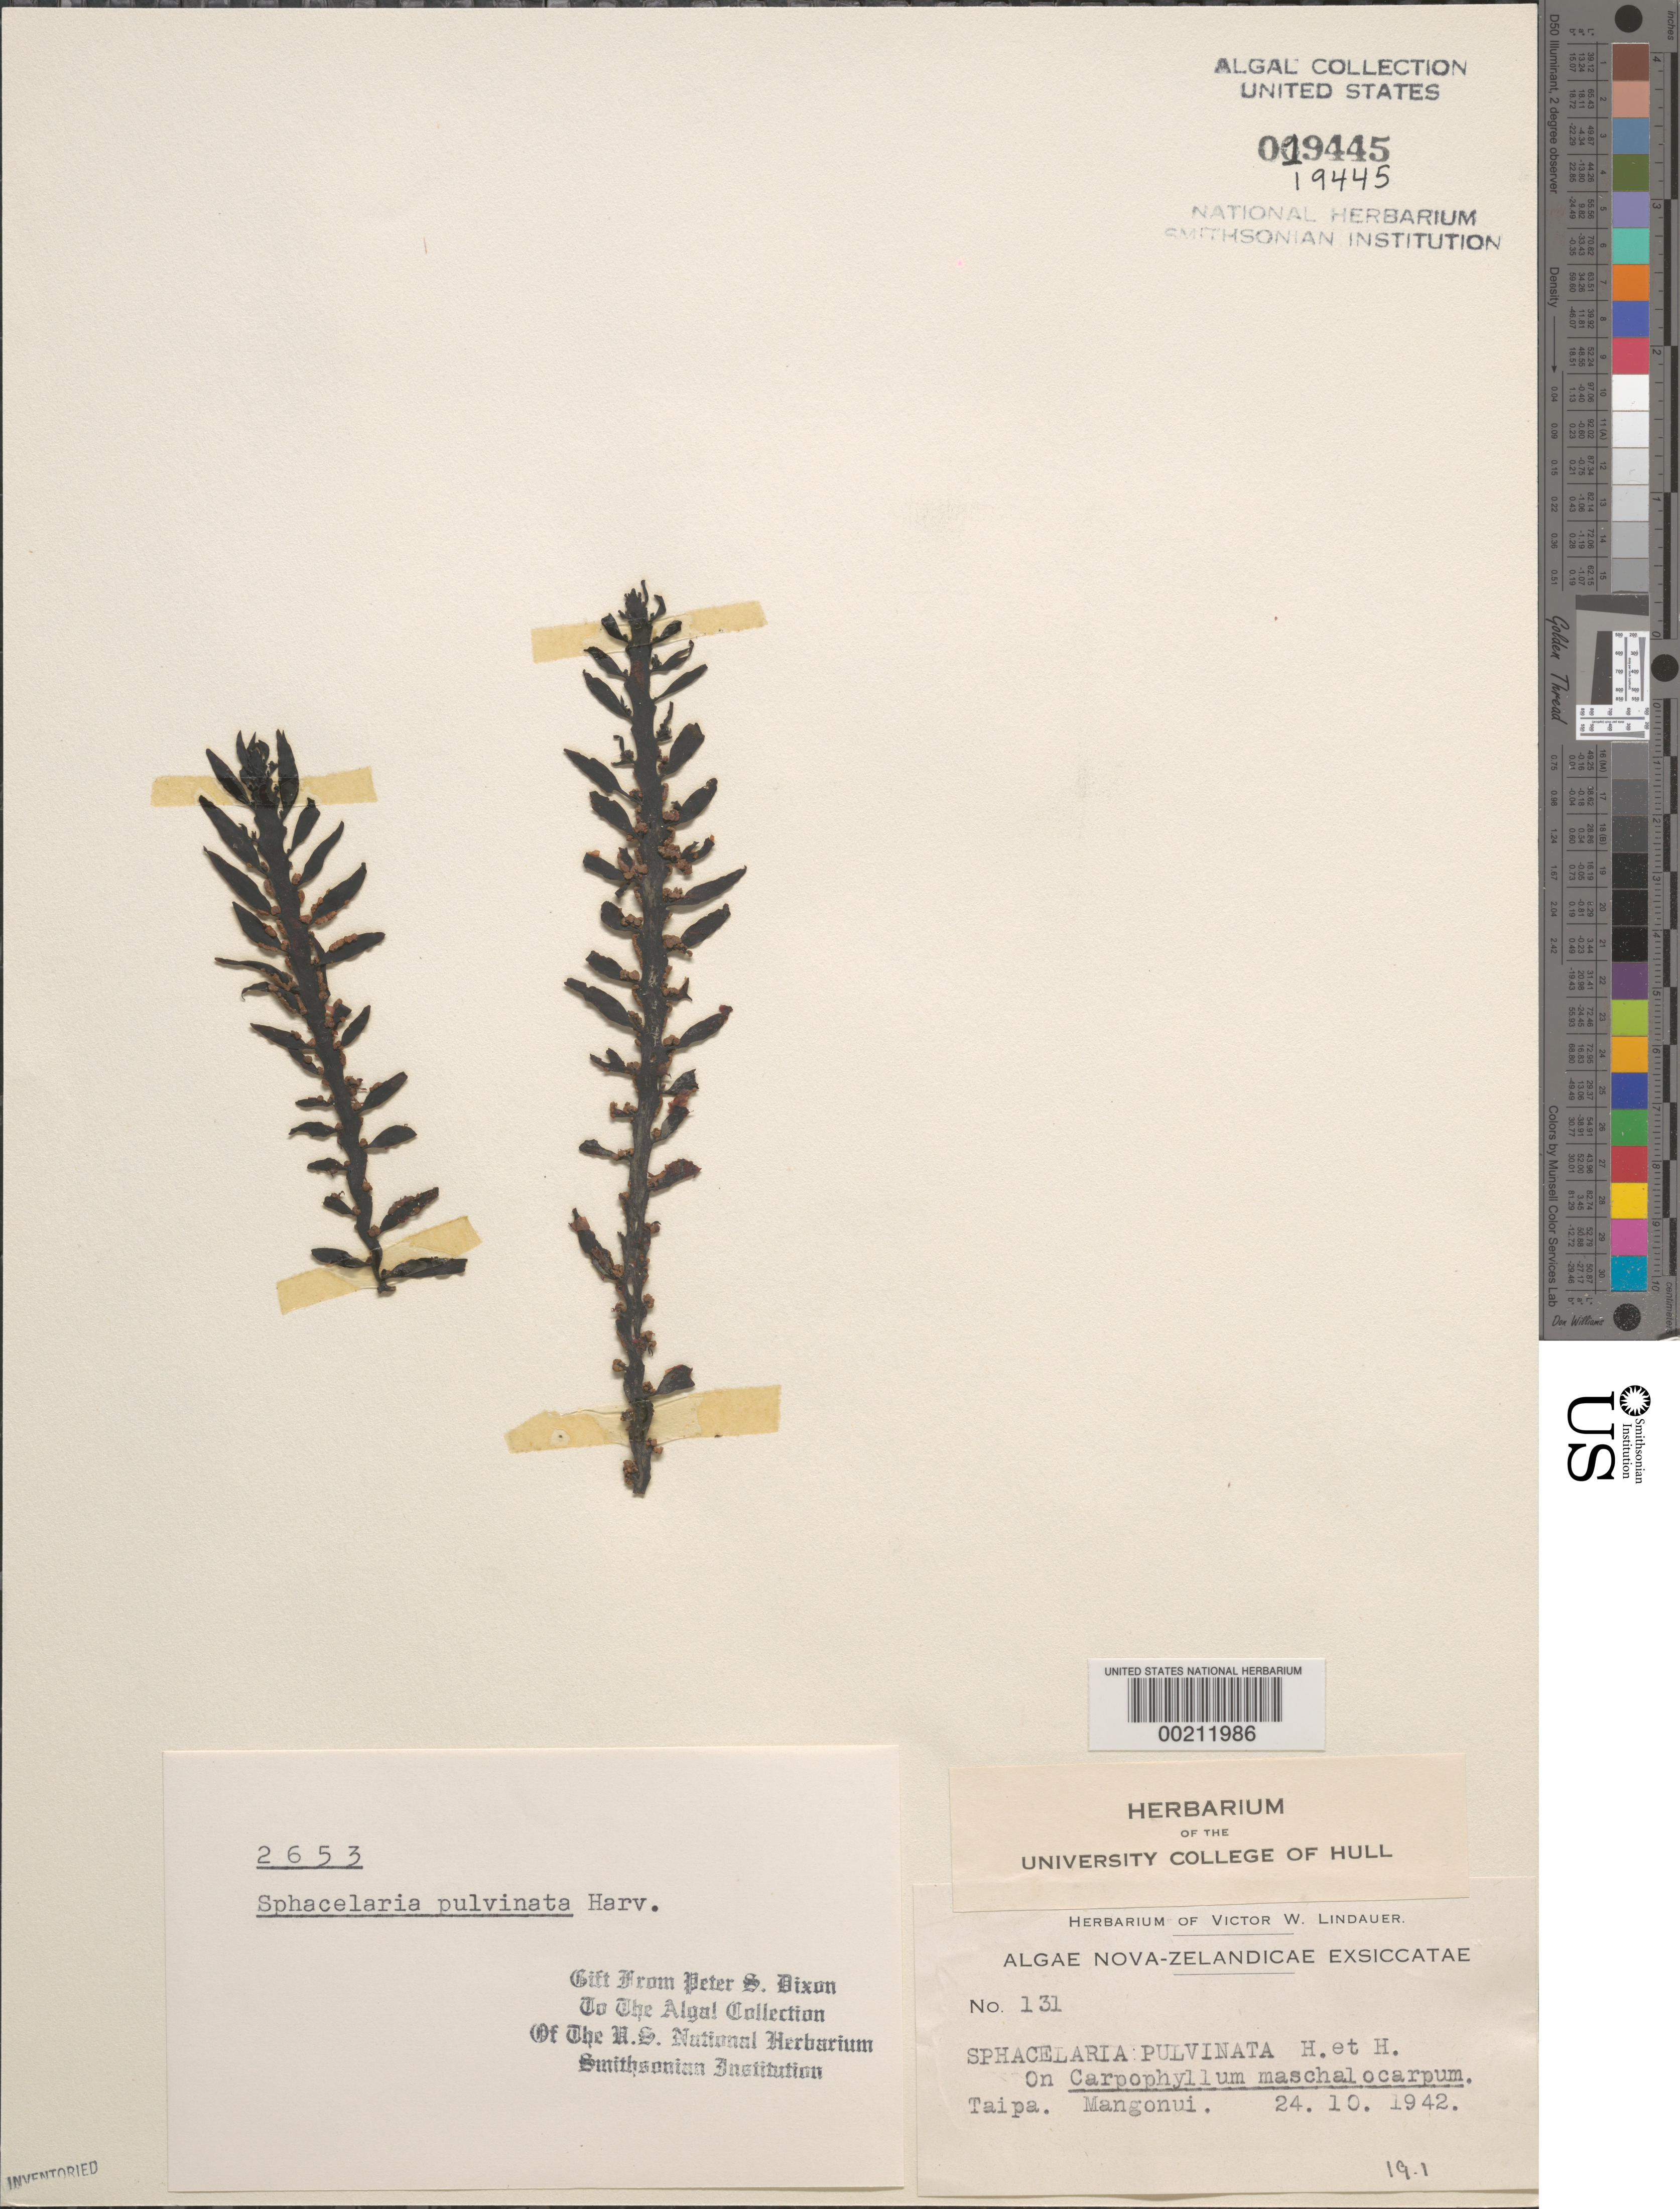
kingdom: Chromista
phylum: Ochrophyta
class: Phaeophyceae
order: Sphacelariales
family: Sphacelariaceae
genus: Herpodiscus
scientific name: Herpodiscus implicatus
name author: (Sauvageau) Draisma et al.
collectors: V. Lindauer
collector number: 131 & PSD 2653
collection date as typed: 24 Oct 1942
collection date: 1942-10-24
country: New Zealand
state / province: Northland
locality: Mangonui, taipa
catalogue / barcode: US 19445